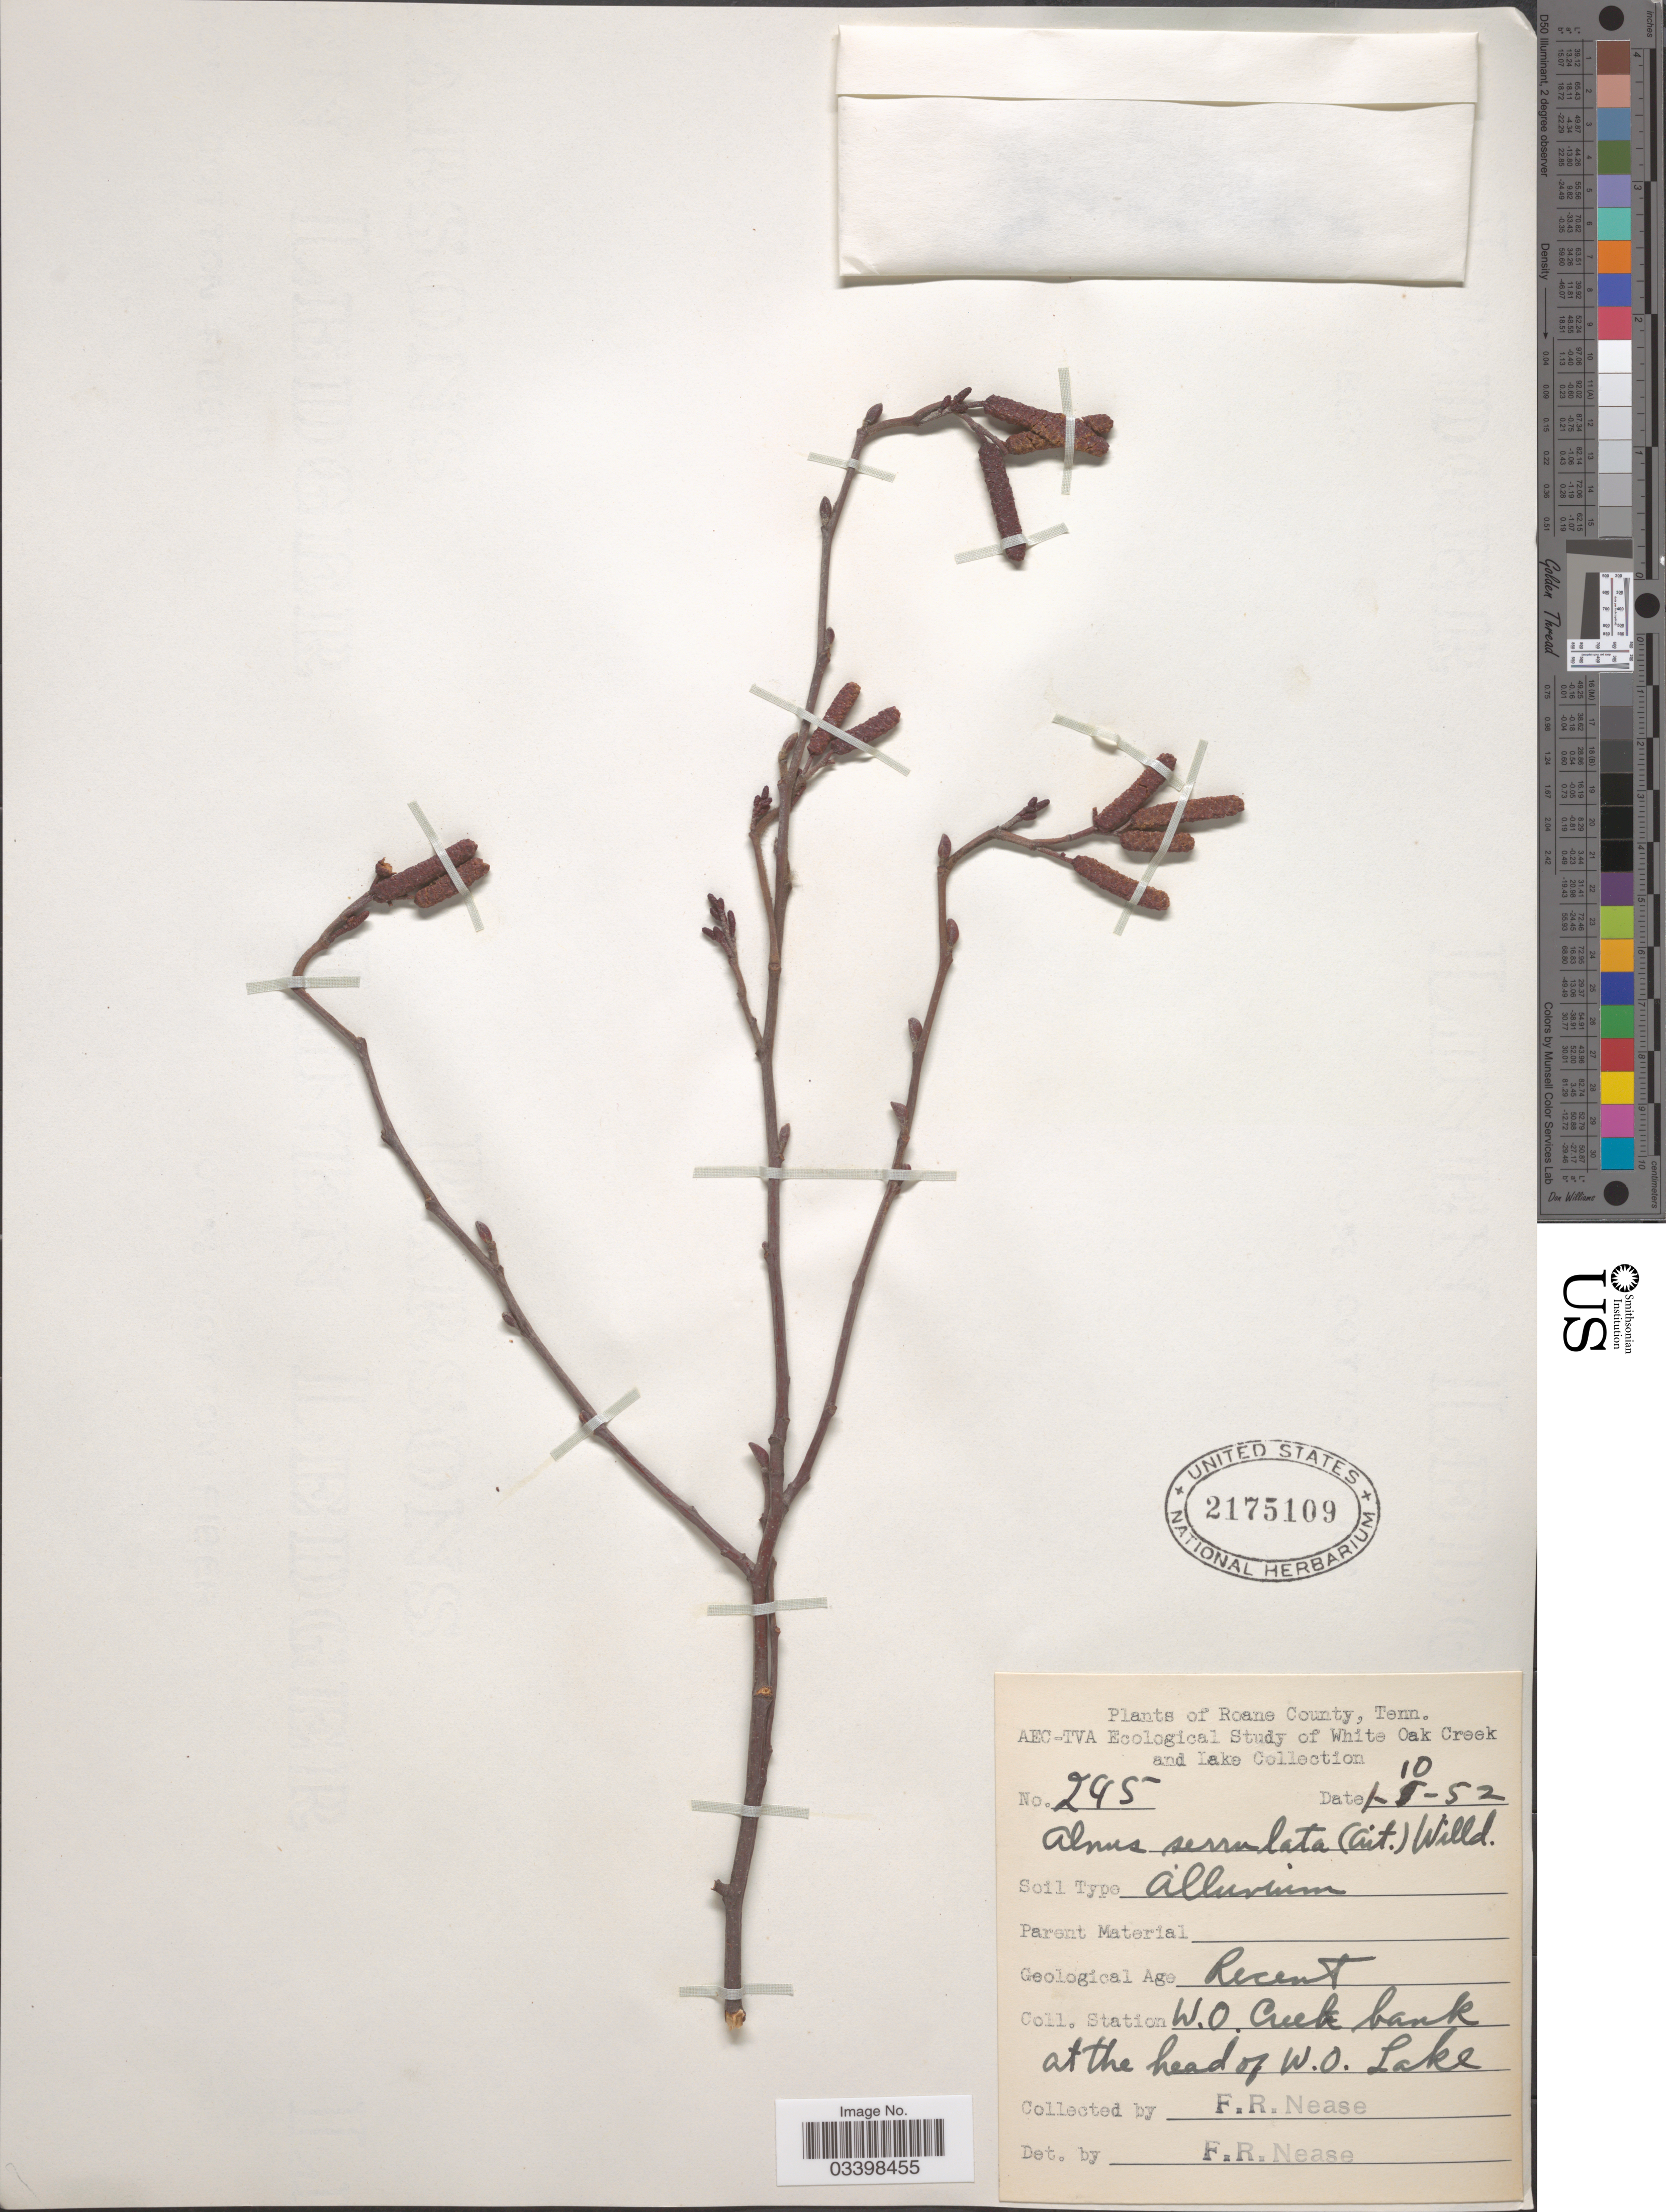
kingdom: Plantae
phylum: Tracheophyta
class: Magnoliopsida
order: Fagales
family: Betulaceae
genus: Alnus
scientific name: Alnus serrulata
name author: (Aiton) Willd.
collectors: F. Nease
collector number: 295*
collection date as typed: Transcribed d/m/y: 10/1/52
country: United States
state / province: Tennessee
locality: Roane County. White Oak Creek and Lake. W.O. Creek bank at the head of W.O. Lake.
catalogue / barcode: US 2175109